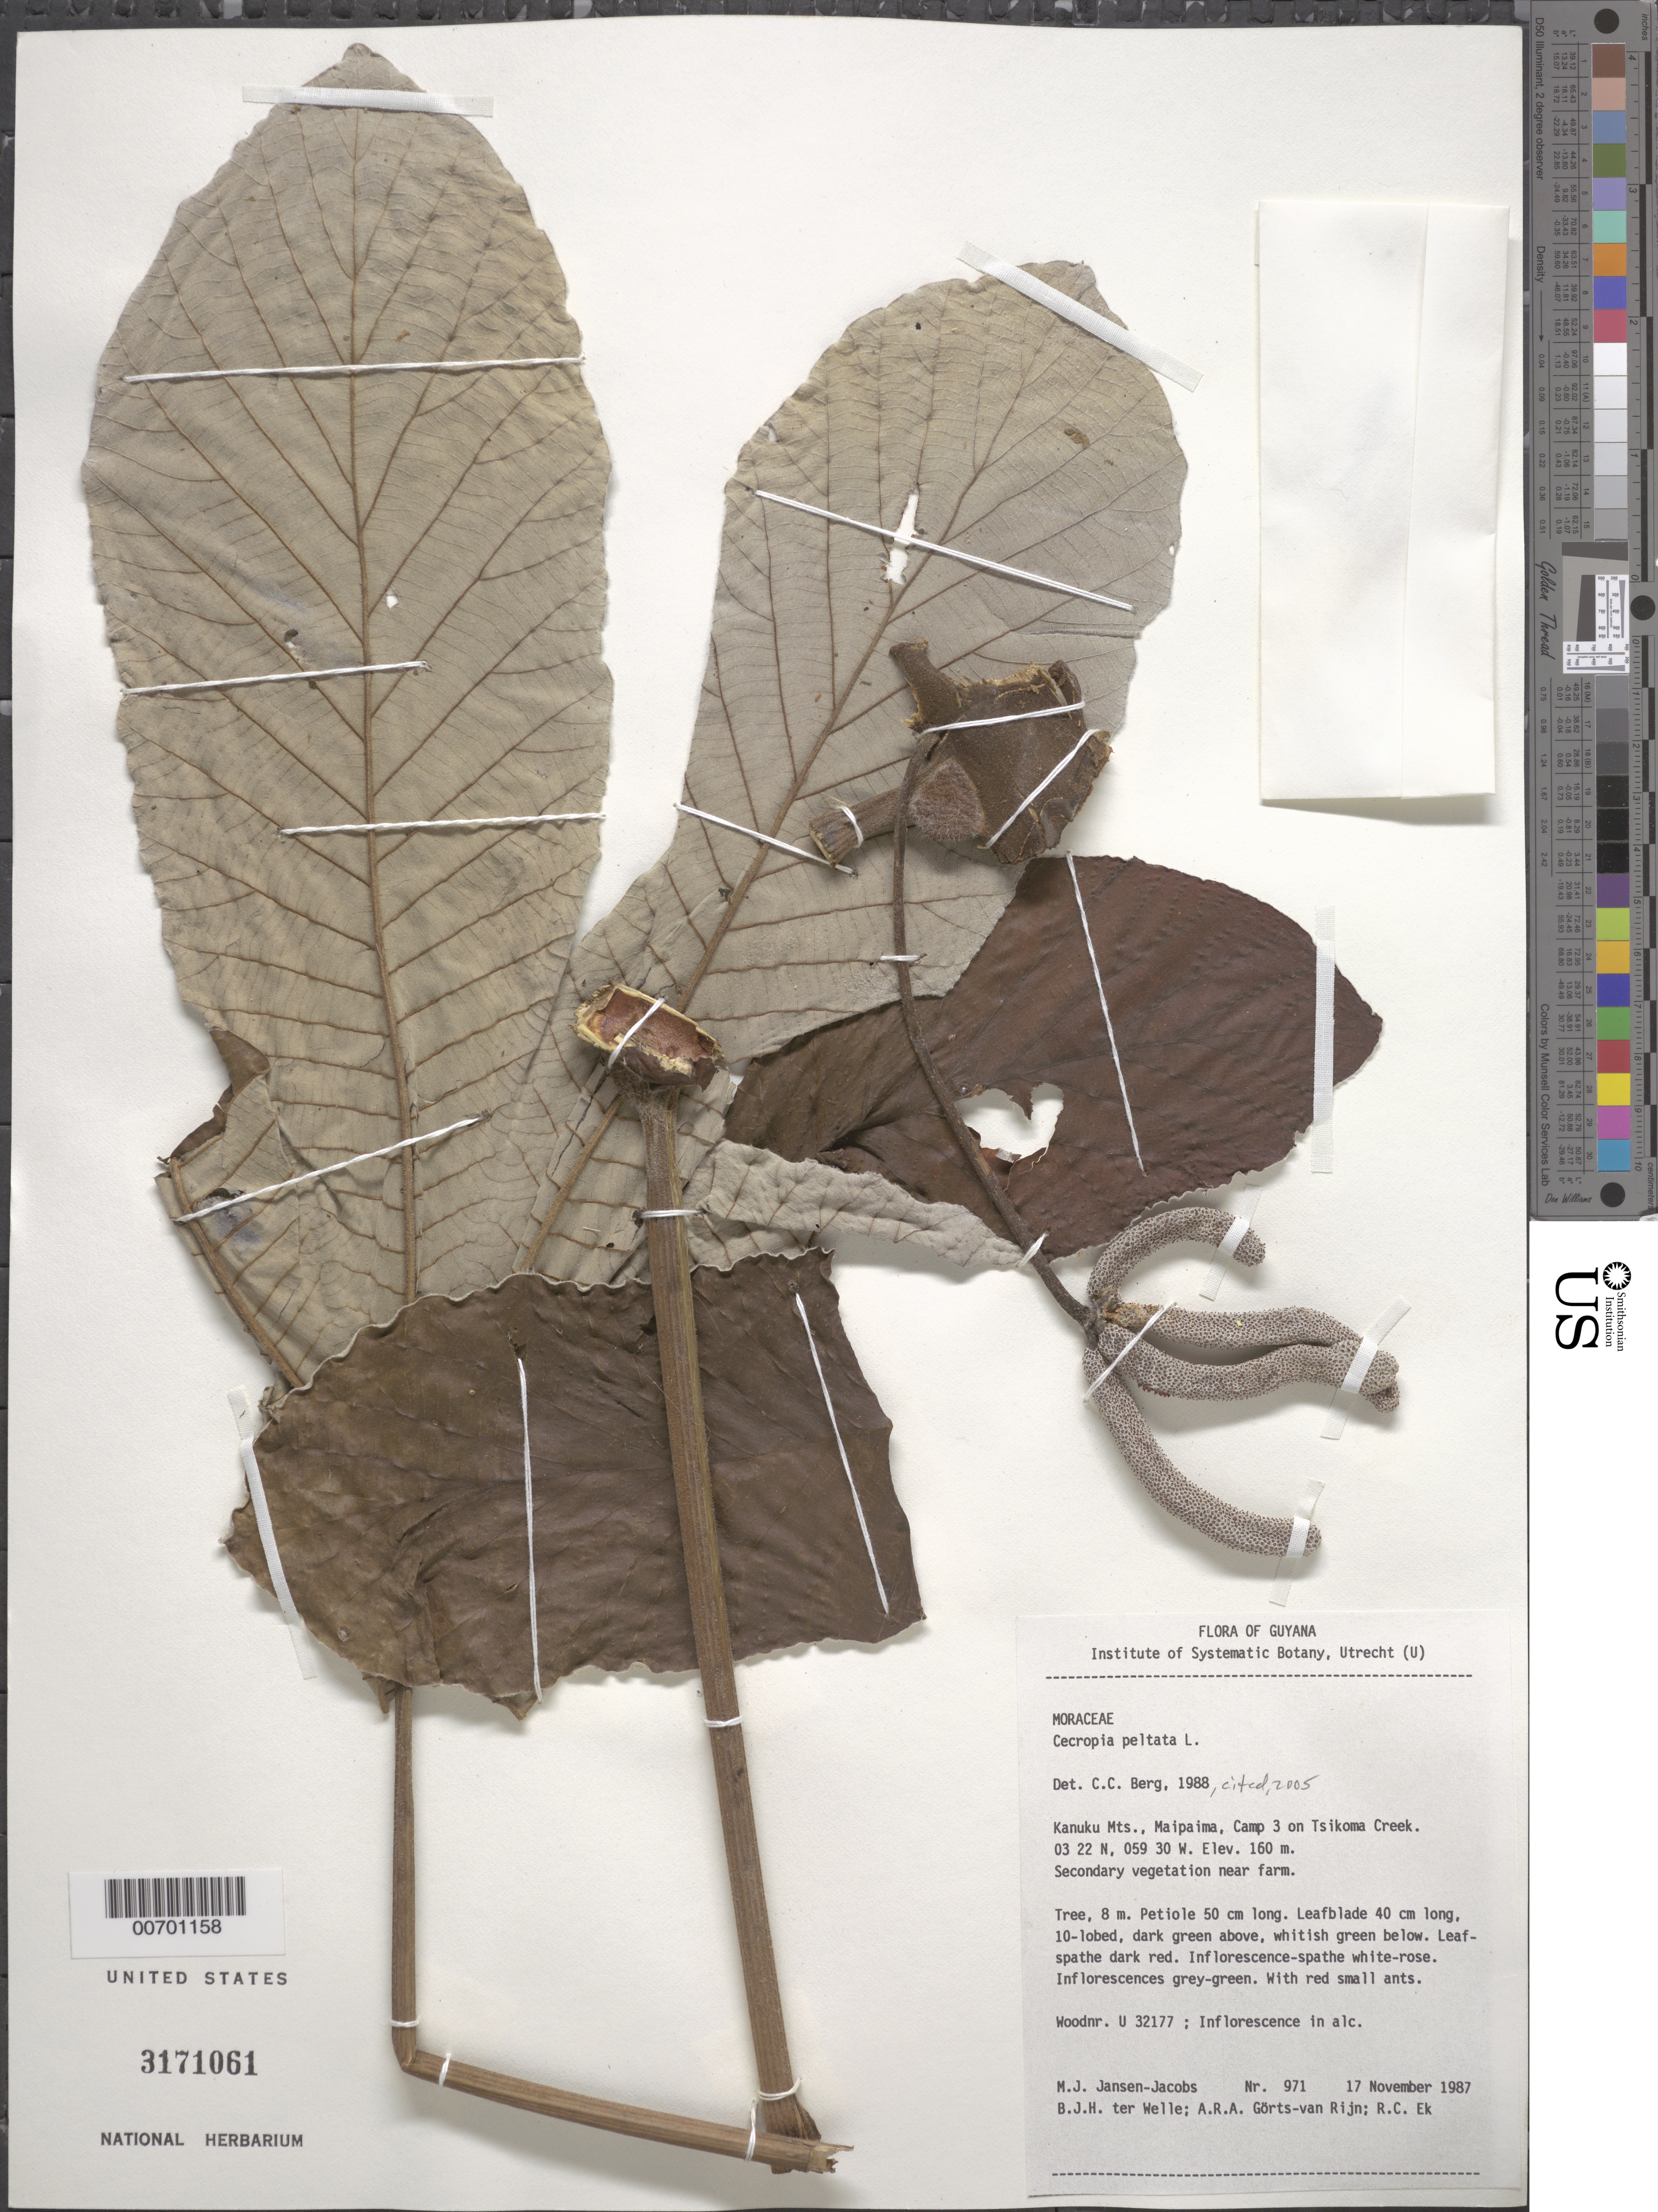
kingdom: Plantae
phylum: Tracheophyta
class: Magnoliopsida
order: Rosales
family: Urticaceae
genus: Cecropia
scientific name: Cecropia peltata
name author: L.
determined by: Berg, C. C.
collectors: M. J. Jansen-Jacobs, B. Welle, A. .R. A. Görts-van Rijn & R. C. Ek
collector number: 971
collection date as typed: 17-Nov-87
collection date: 1987-11-17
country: Guyana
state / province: U. Takutu-U. Essequibo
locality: Kanuku Mts., Maipaima, Camp 3 on Tsikoma Creek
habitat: Secondary vegetation near farm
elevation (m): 160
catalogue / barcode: US 3171061